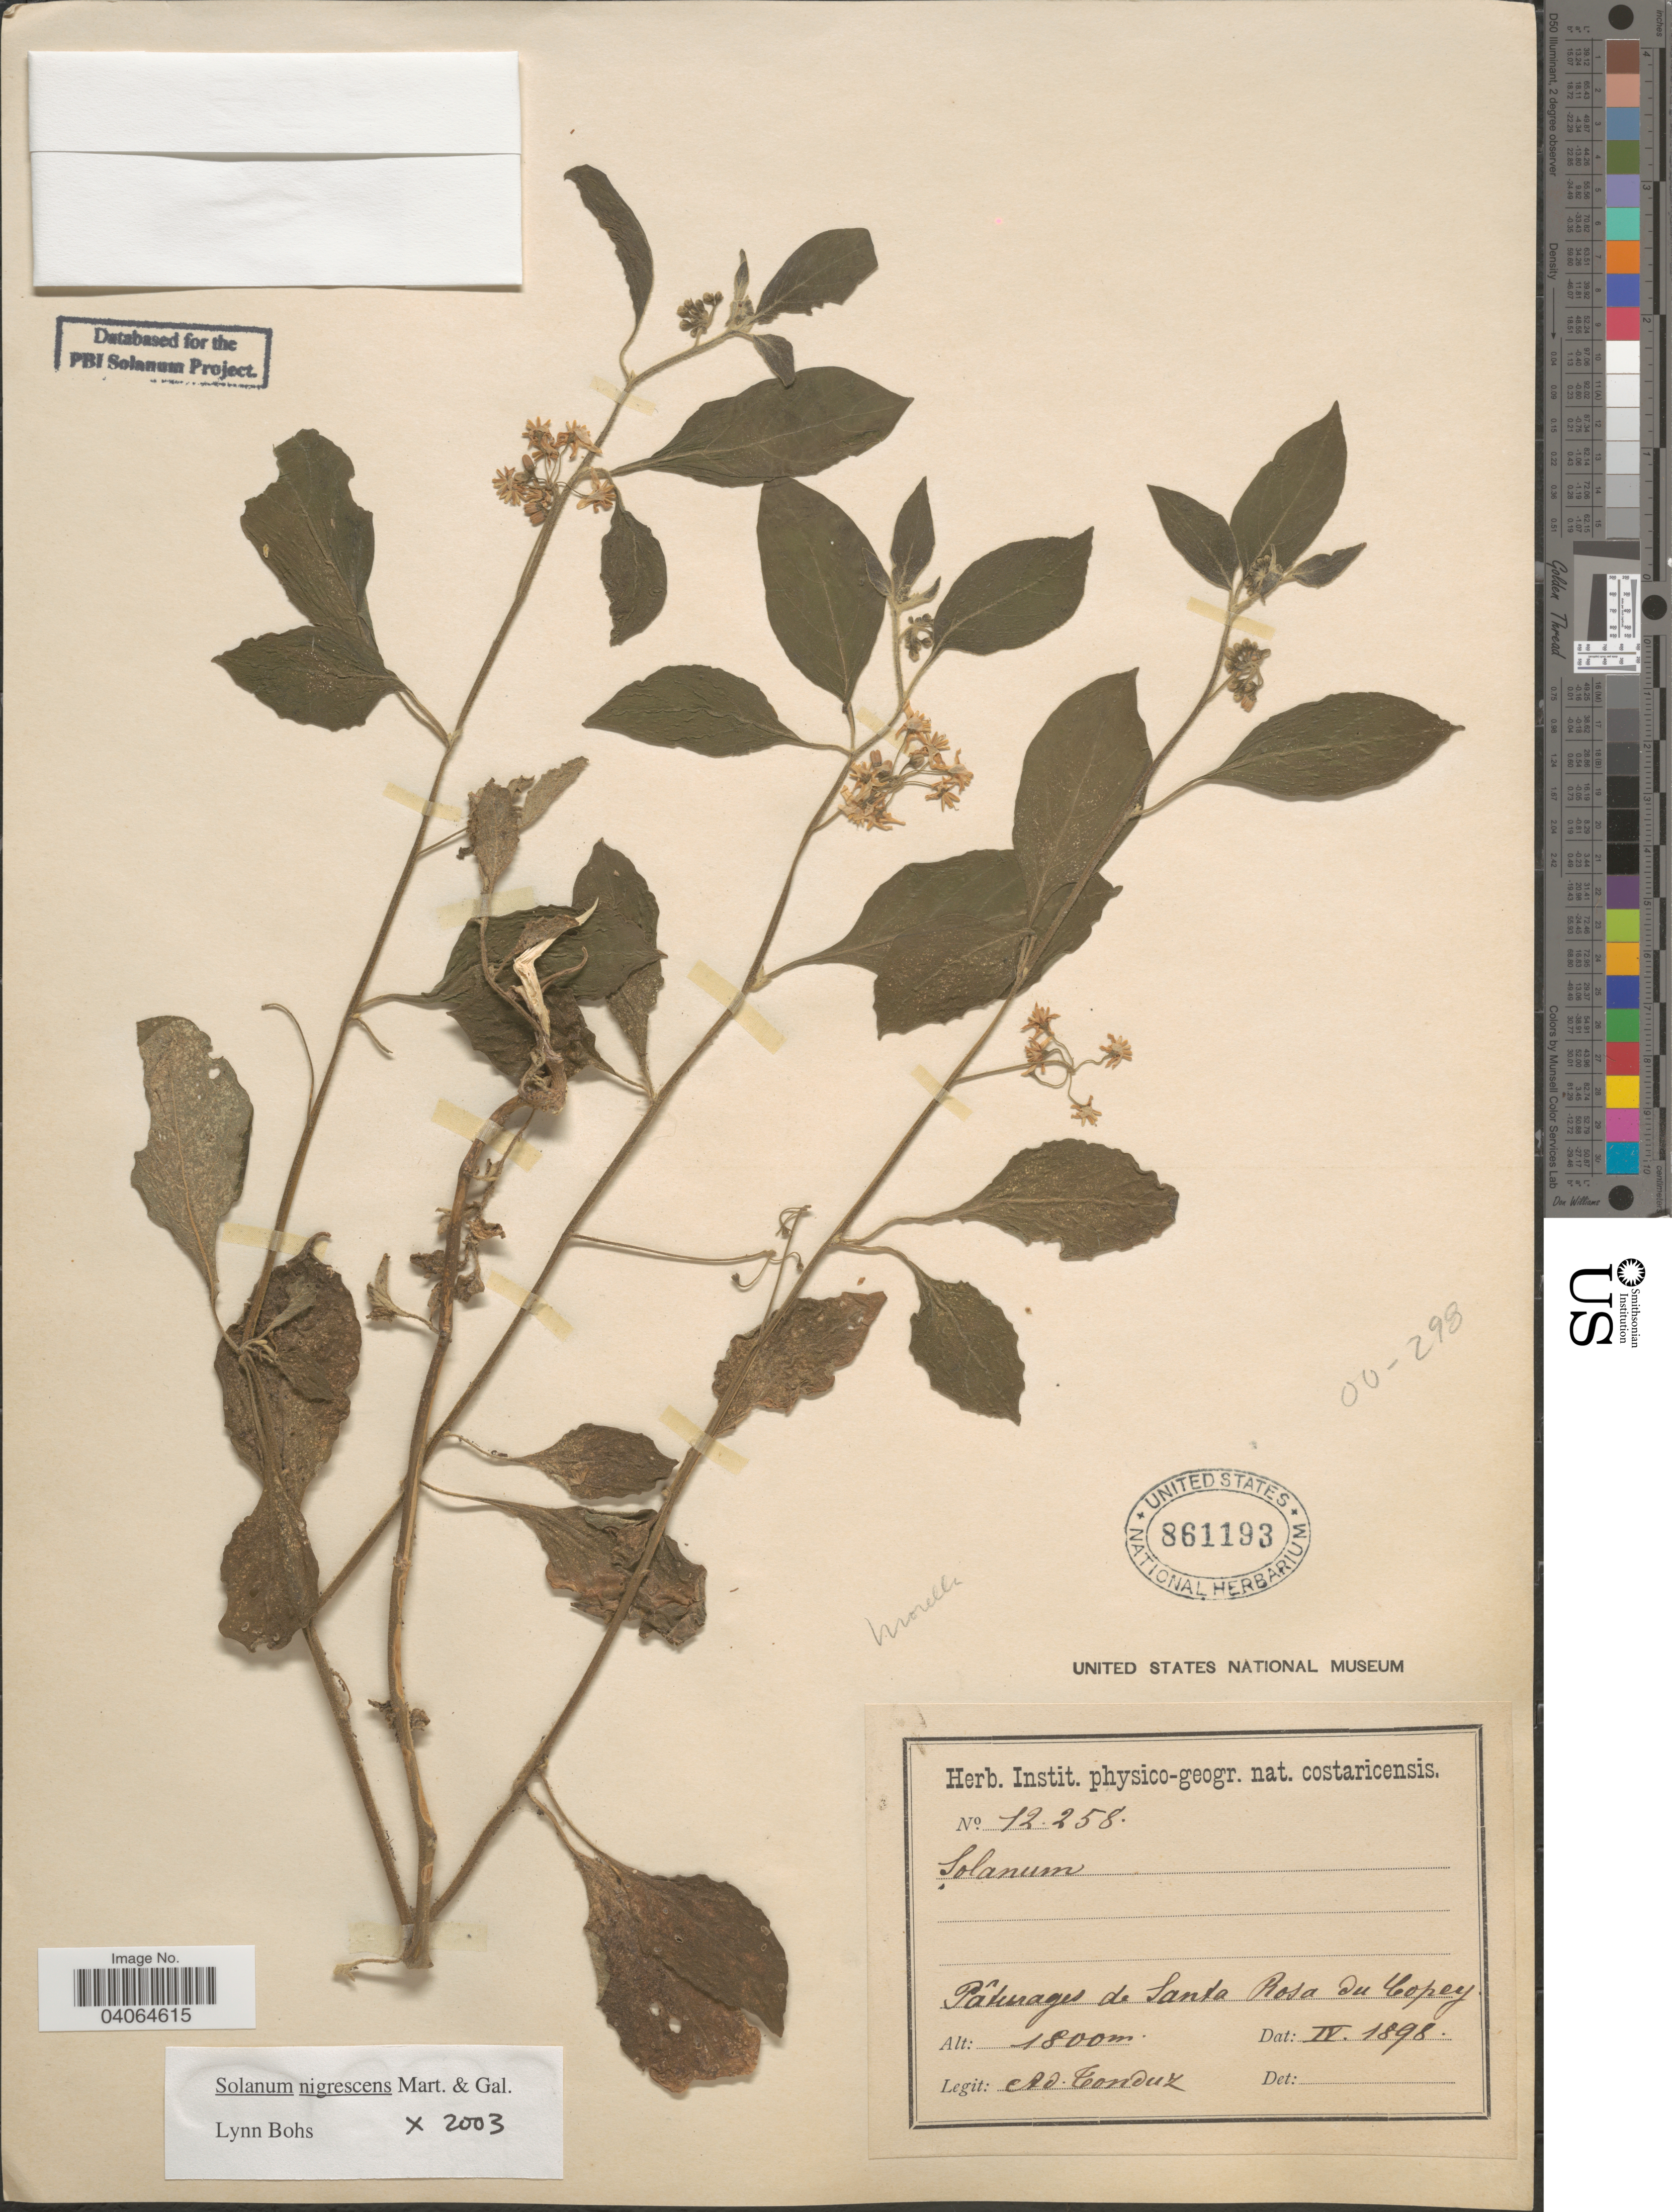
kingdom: Plantae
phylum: Tracheophyta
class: Magnoliopsida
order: Solanales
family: Solanaceae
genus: Solanum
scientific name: Solanum nigrescens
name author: M. Martens & Galeotti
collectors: A. Tonduz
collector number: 12258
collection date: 1898-04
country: Costa Rica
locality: Pâturages de Santa Rosa du Copey.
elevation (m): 1800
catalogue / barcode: US 861193